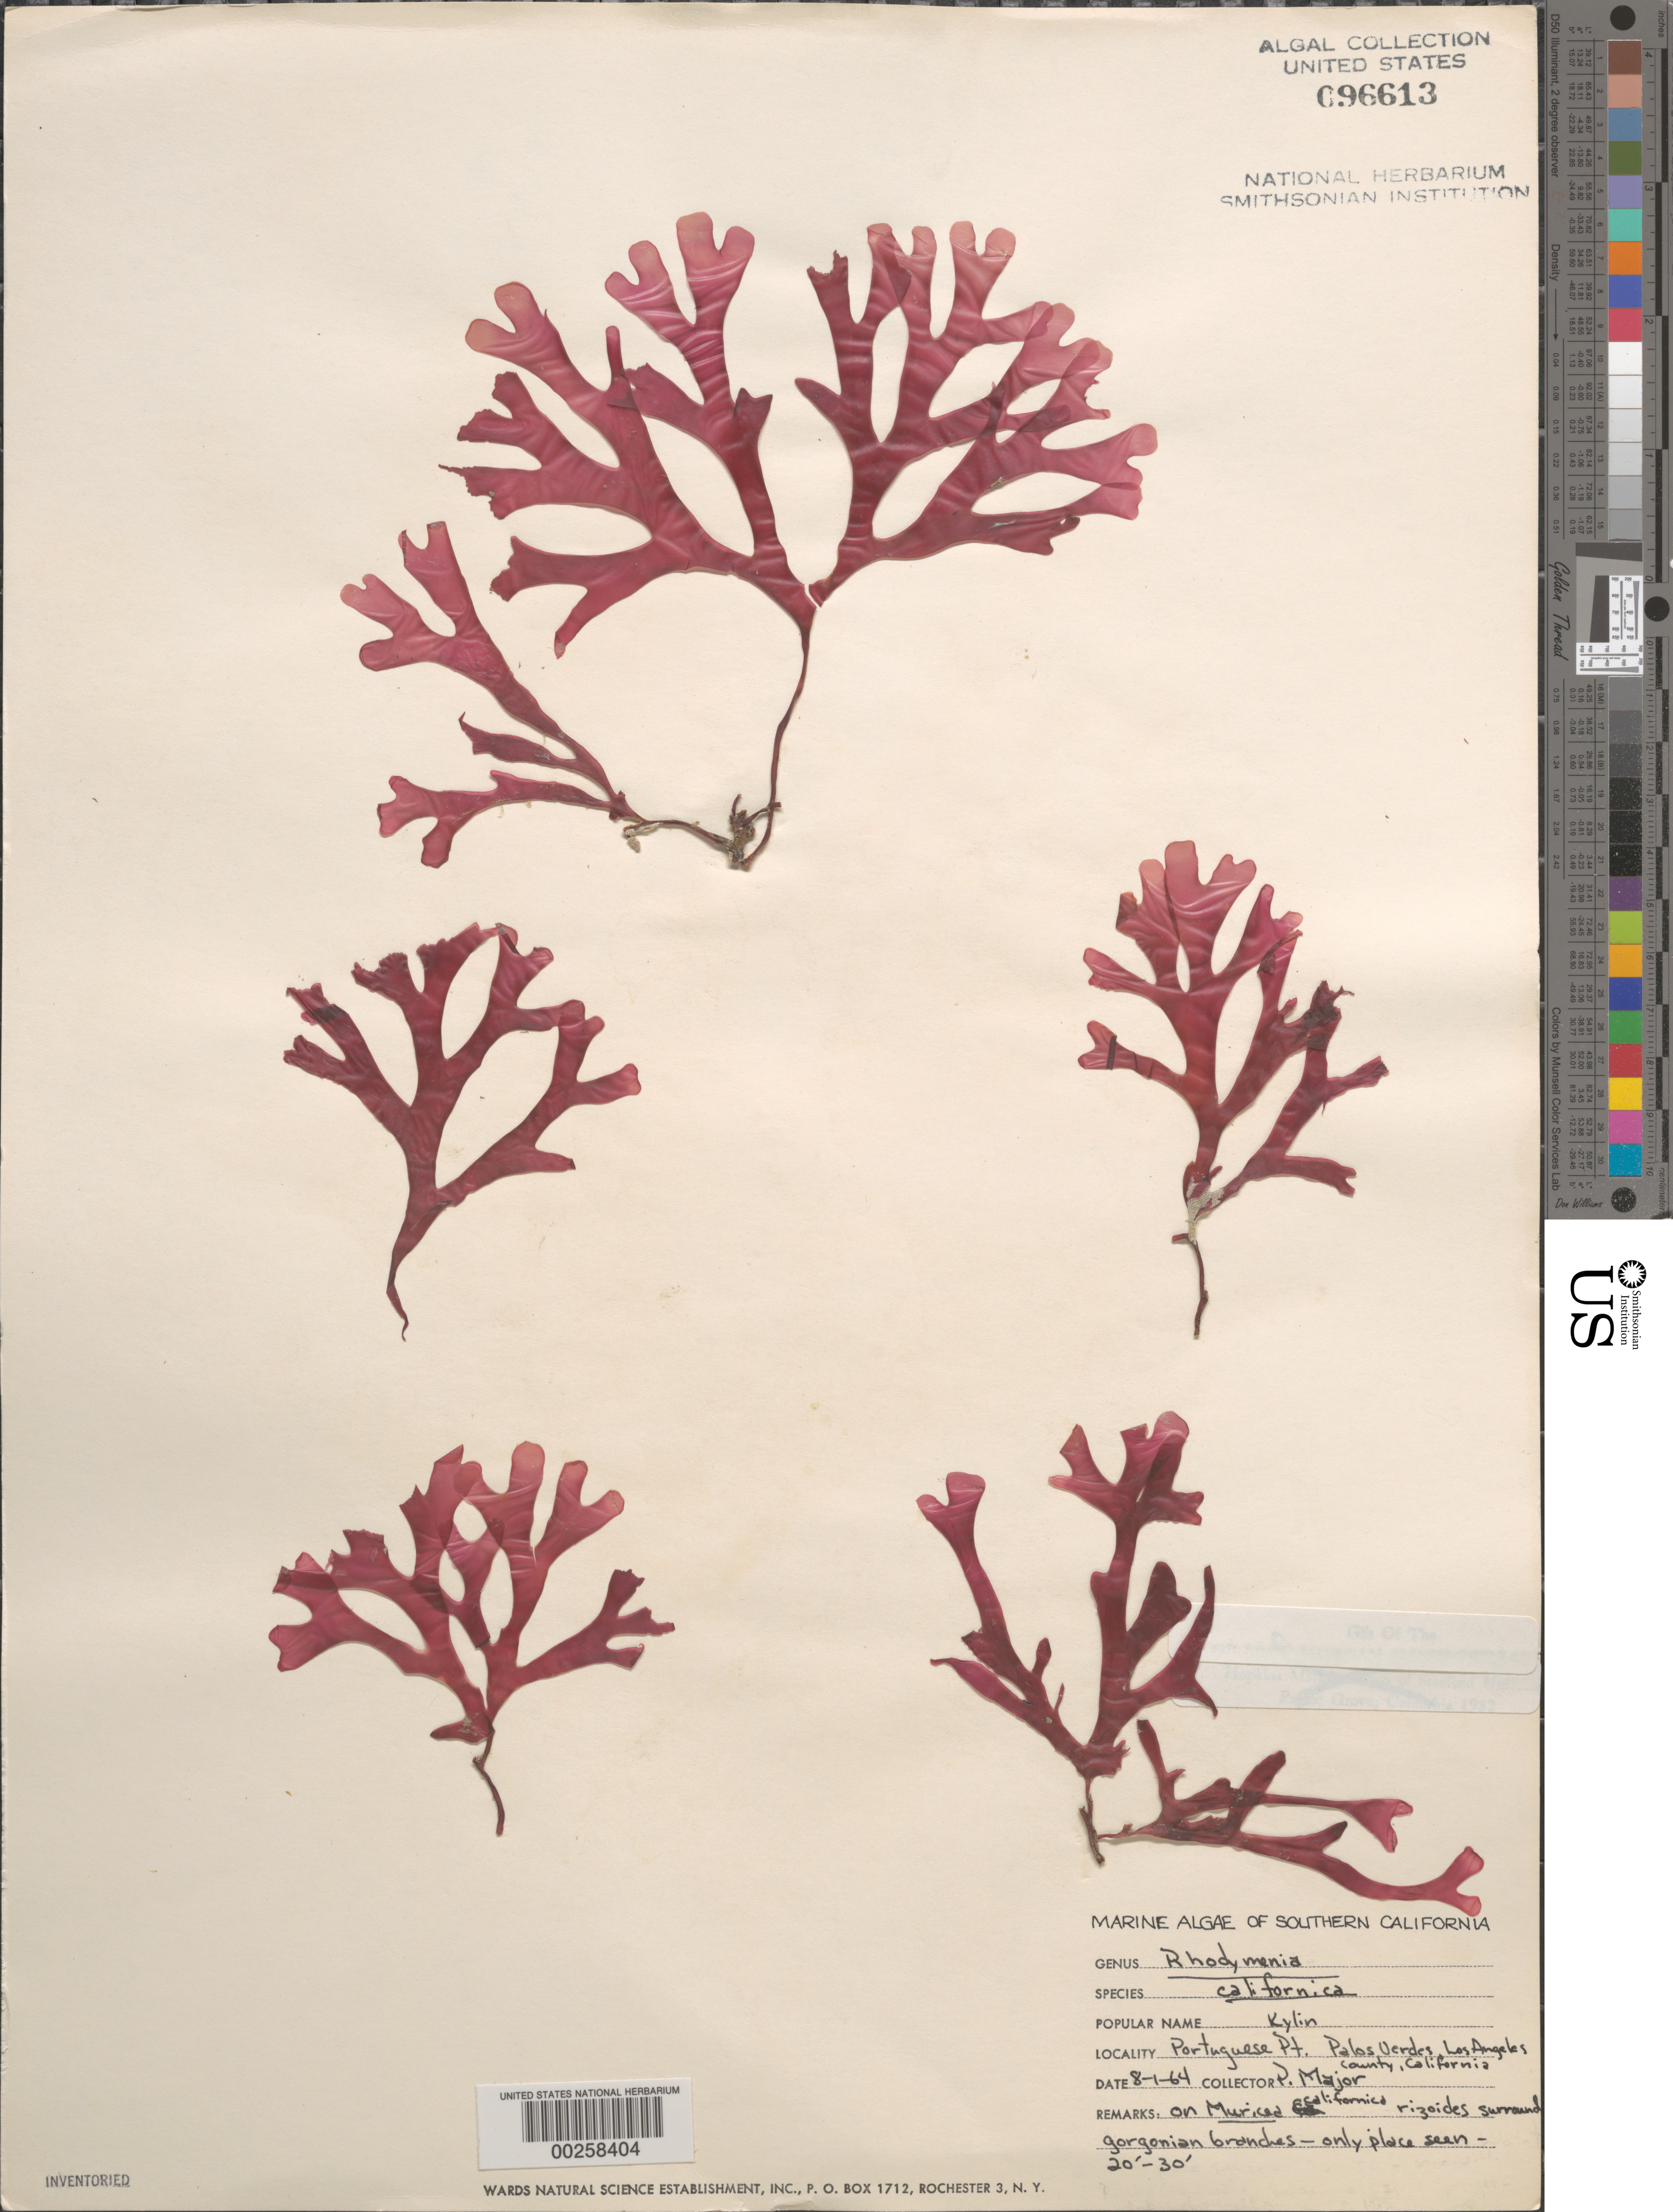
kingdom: Plantae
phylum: Rhodophyta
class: Florideophyceae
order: Rhodymeniales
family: Rhodymeniaceae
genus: Rhodymenia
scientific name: Rhodymenia californica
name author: Kylin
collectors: P. Major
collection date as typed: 01 Aug 1964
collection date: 1964-08-01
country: United States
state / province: California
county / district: Los Angeles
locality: Portuguese Point, Palos Verdes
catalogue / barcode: US 96613